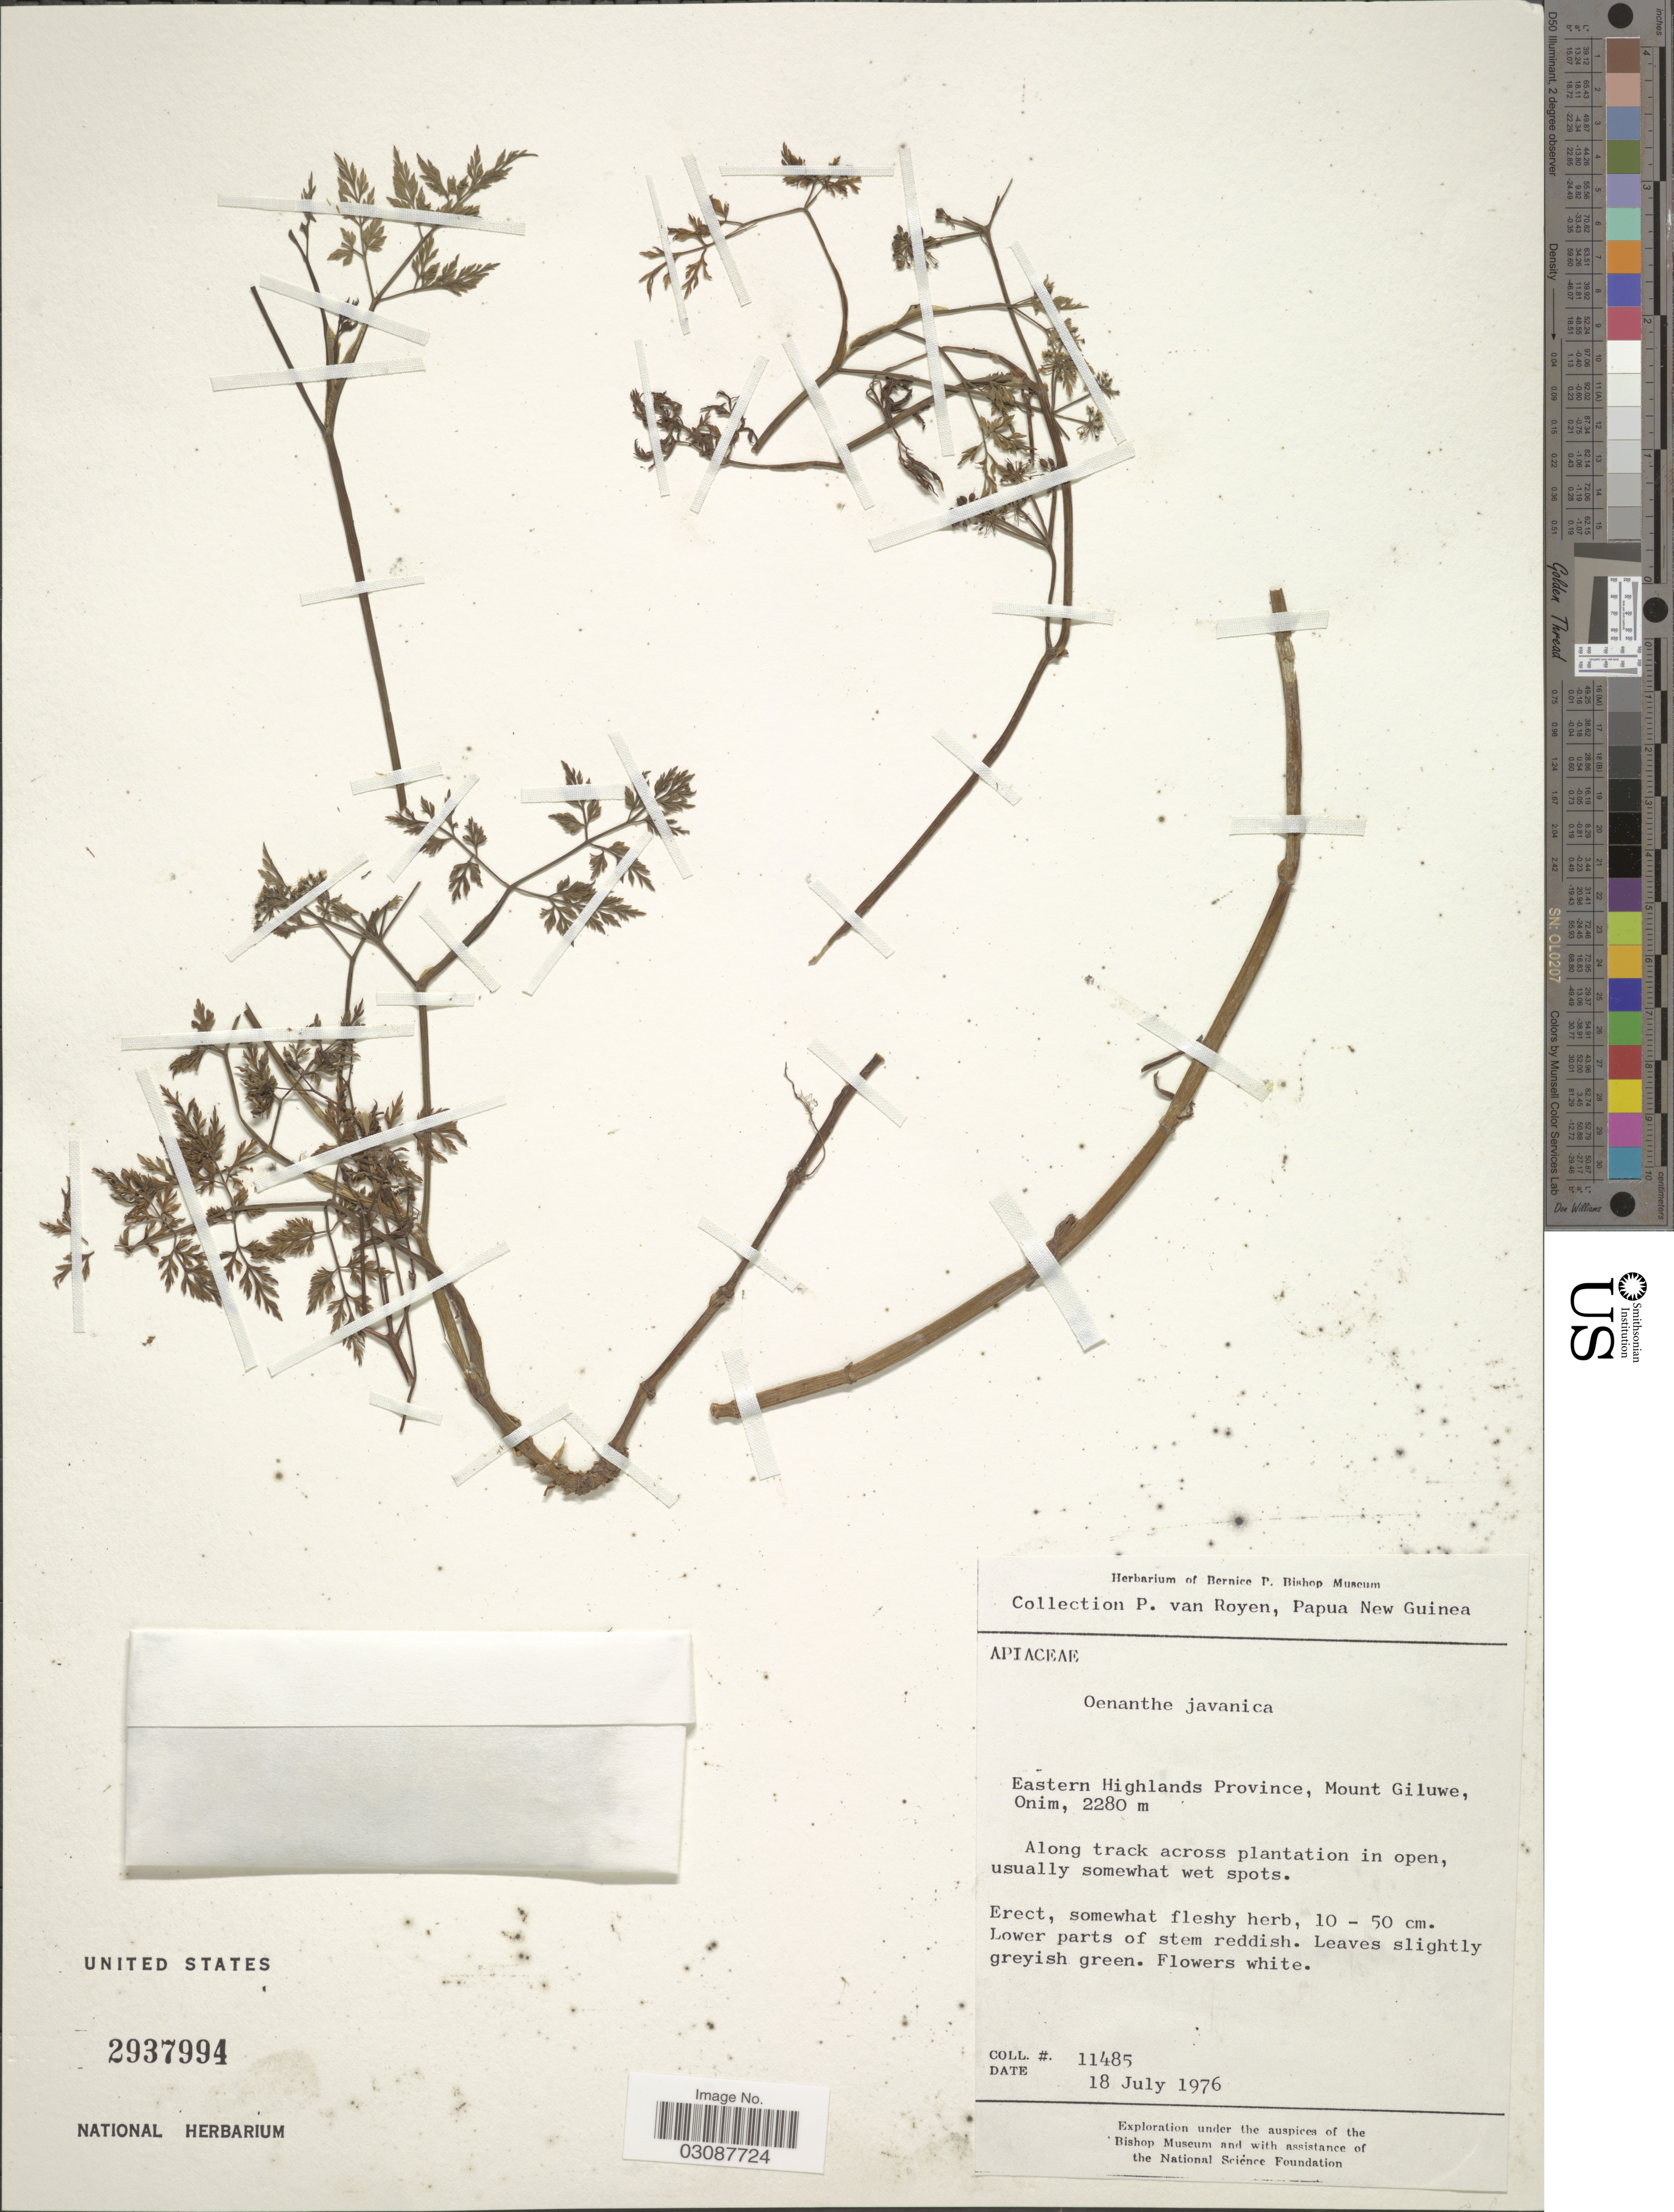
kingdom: Plantae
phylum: Tracheophyta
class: Magnoliopsida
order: Apiales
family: Apiaceae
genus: Oenanthe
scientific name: Oenanthe javanica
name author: (Blume) DC.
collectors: P. van Royen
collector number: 11485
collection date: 1976-07-18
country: Papua New Guinea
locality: Eastern Highlands Province, Mount Giluwe, Onim.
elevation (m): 2280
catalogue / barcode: US 2937994